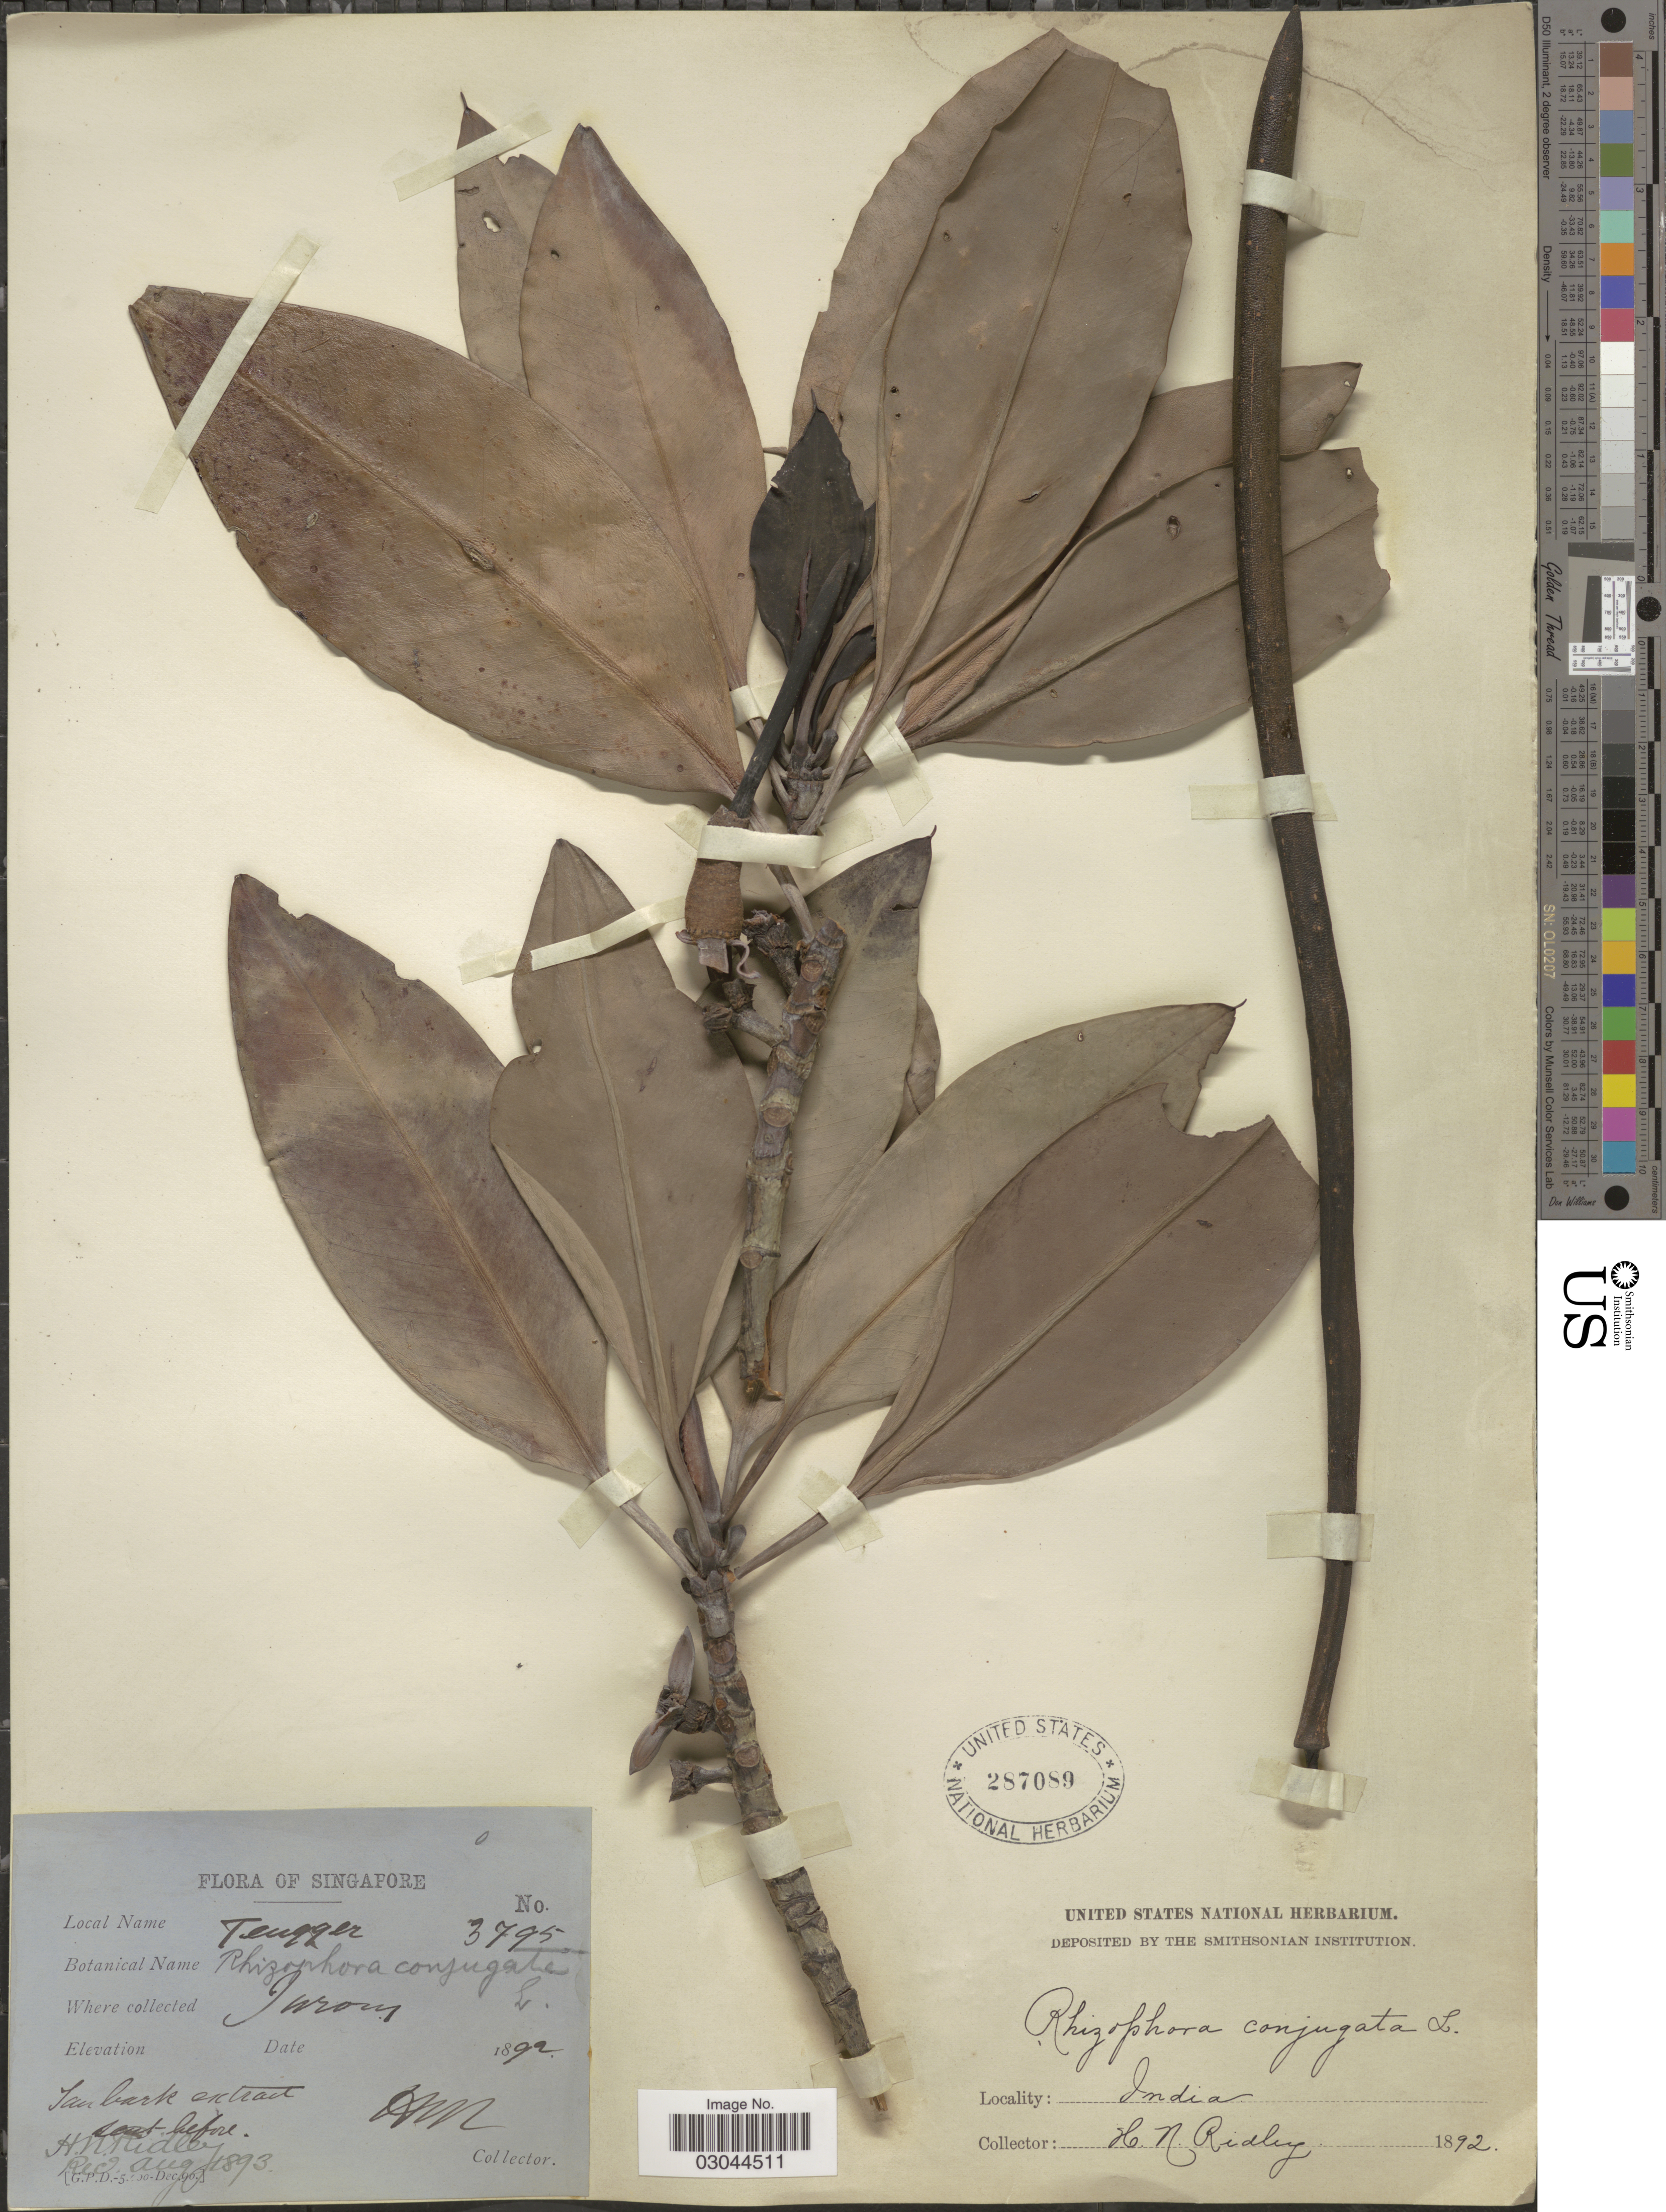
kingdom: Plantae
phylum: Tracheophyta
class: Magnoliopsida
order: Malpighiales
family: Rhizophoraceae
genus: Rhizophora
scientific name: Rhizophora apiculata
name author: Blume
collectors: H. Ridley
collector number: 3795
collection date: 1892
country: Singapore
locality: Singapore. Jurong. India.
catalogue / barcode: US 287089